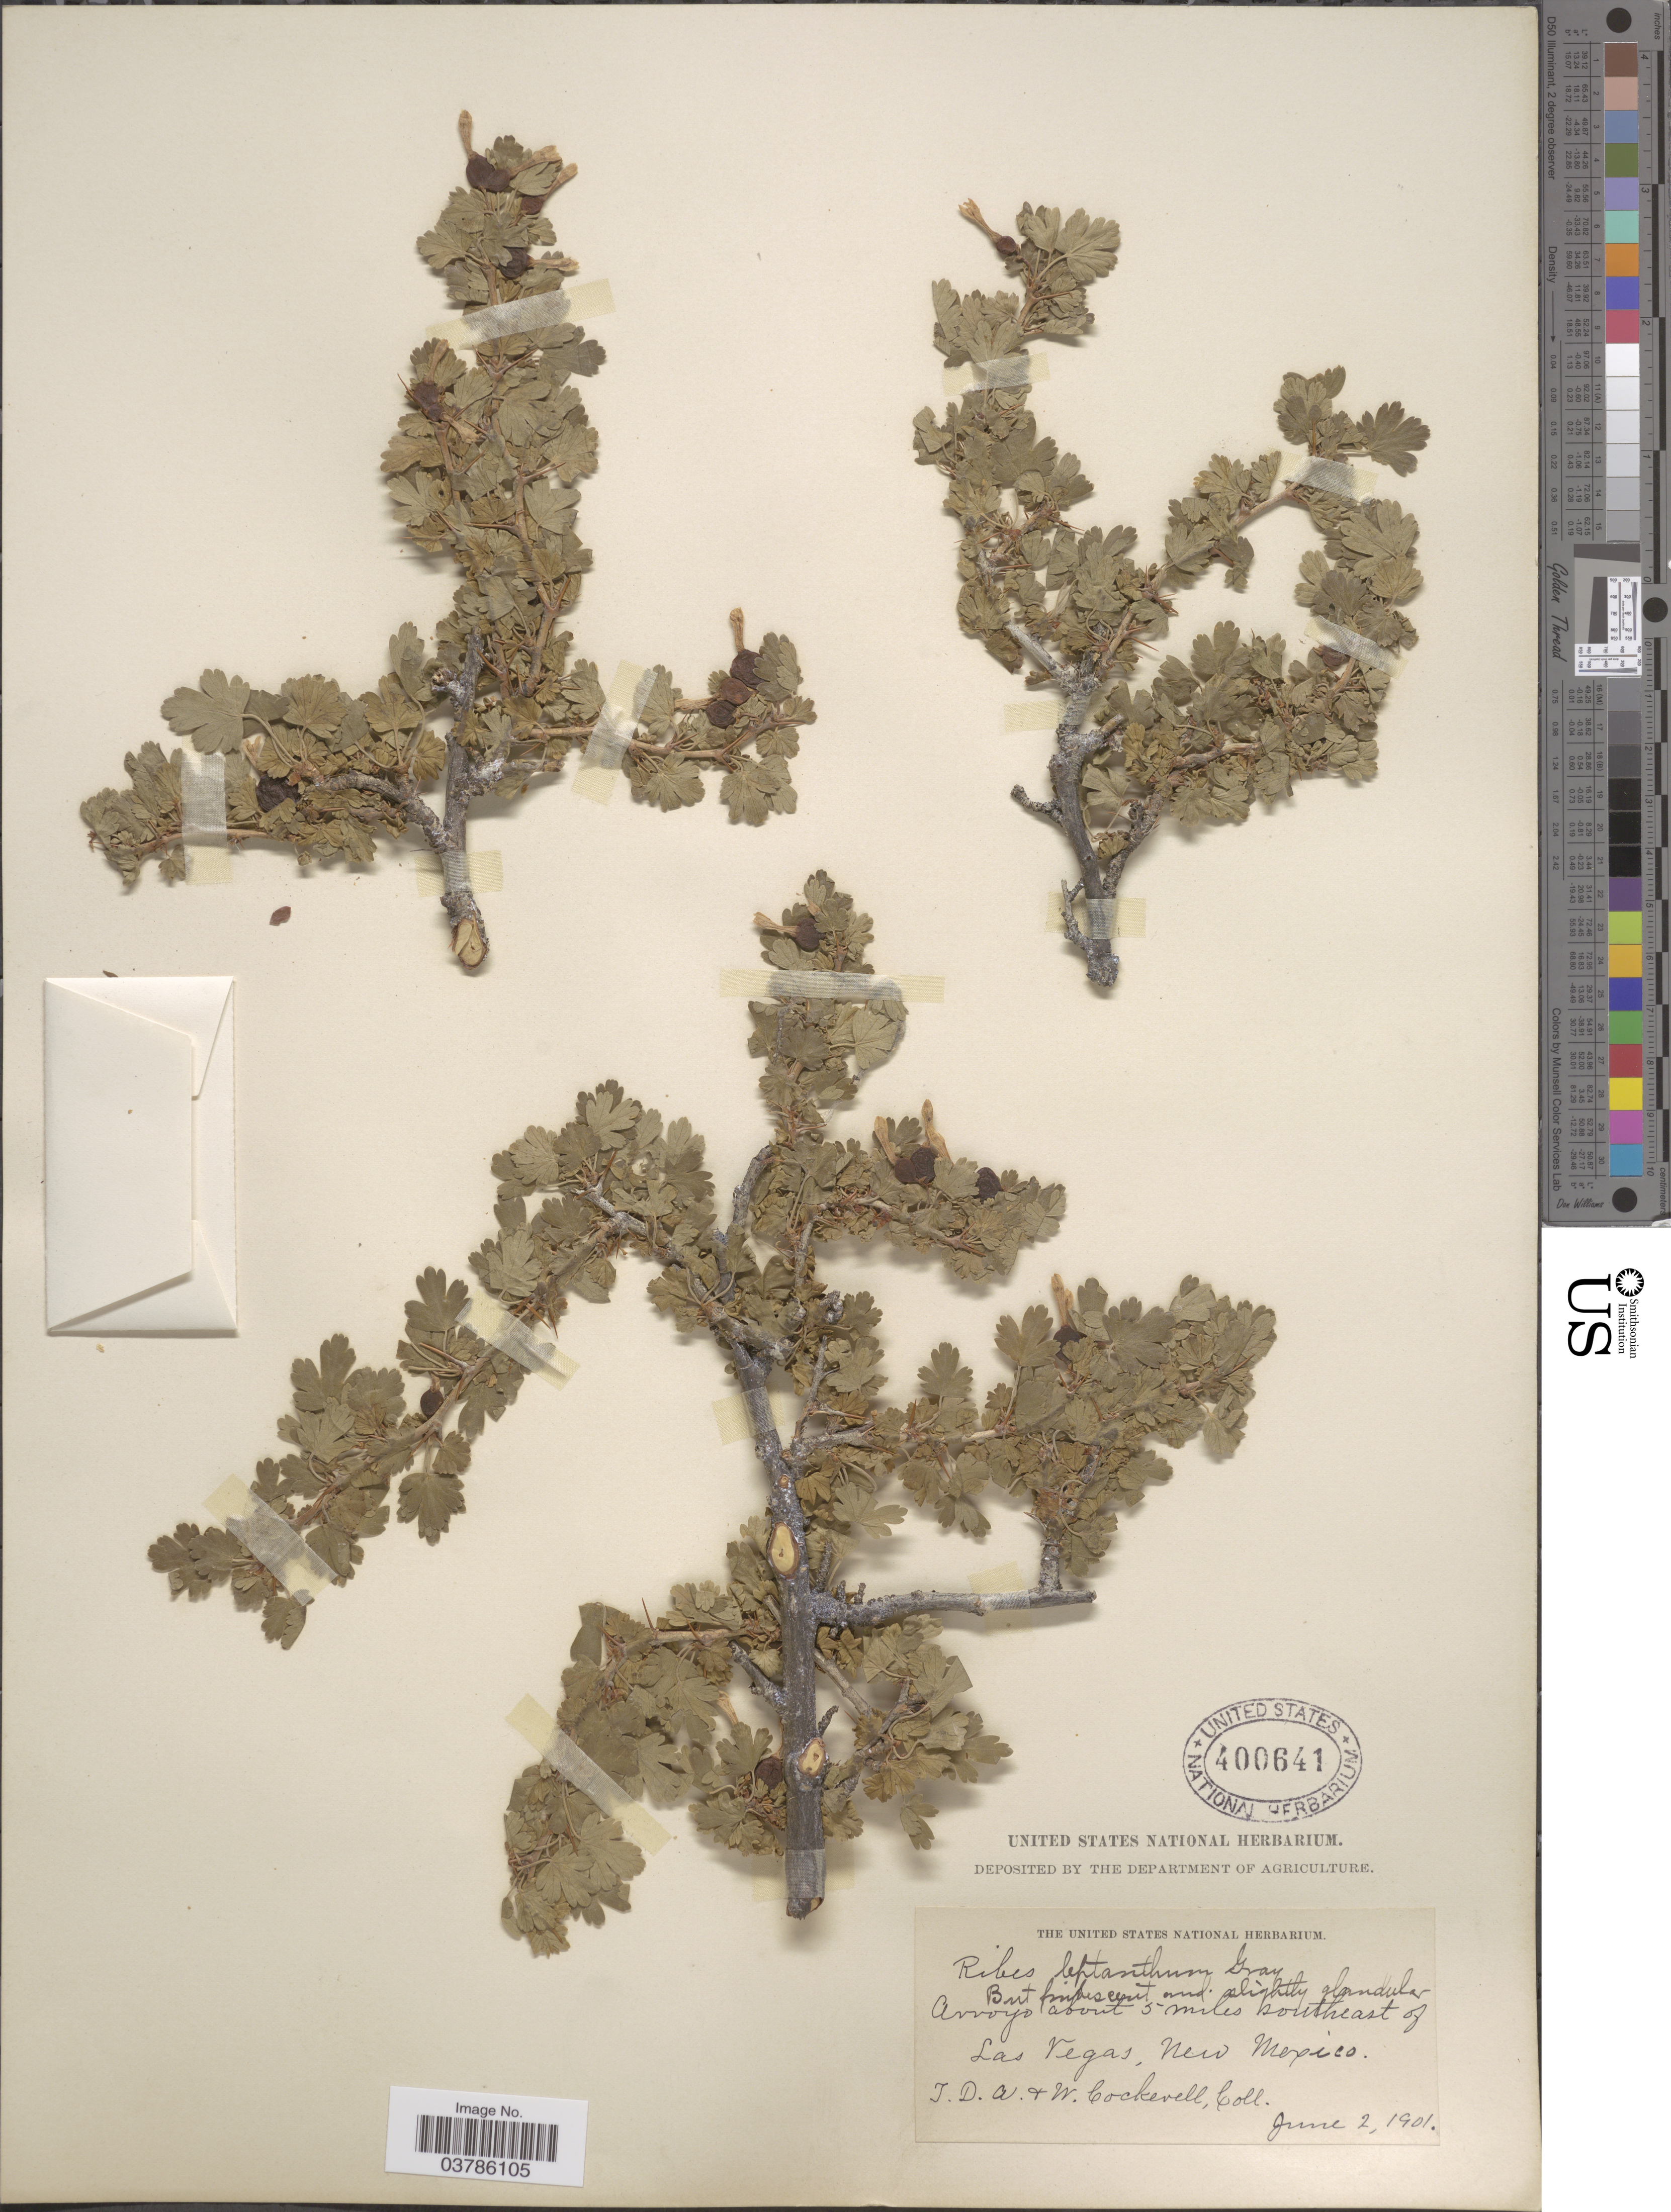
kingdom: Plantae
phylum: Tracheophyta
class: Magnoliopsida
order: Saxifragales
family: Grossulariaceae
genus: Ribes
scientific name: Ribes leptanthum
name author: A. Gray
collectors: T. Cockerell & W. Cockerell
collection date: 1901-06-02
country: United States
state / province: New Mexico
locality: Arroyo about 5 miles southeast of Las Vegas.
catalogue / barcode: US 400641